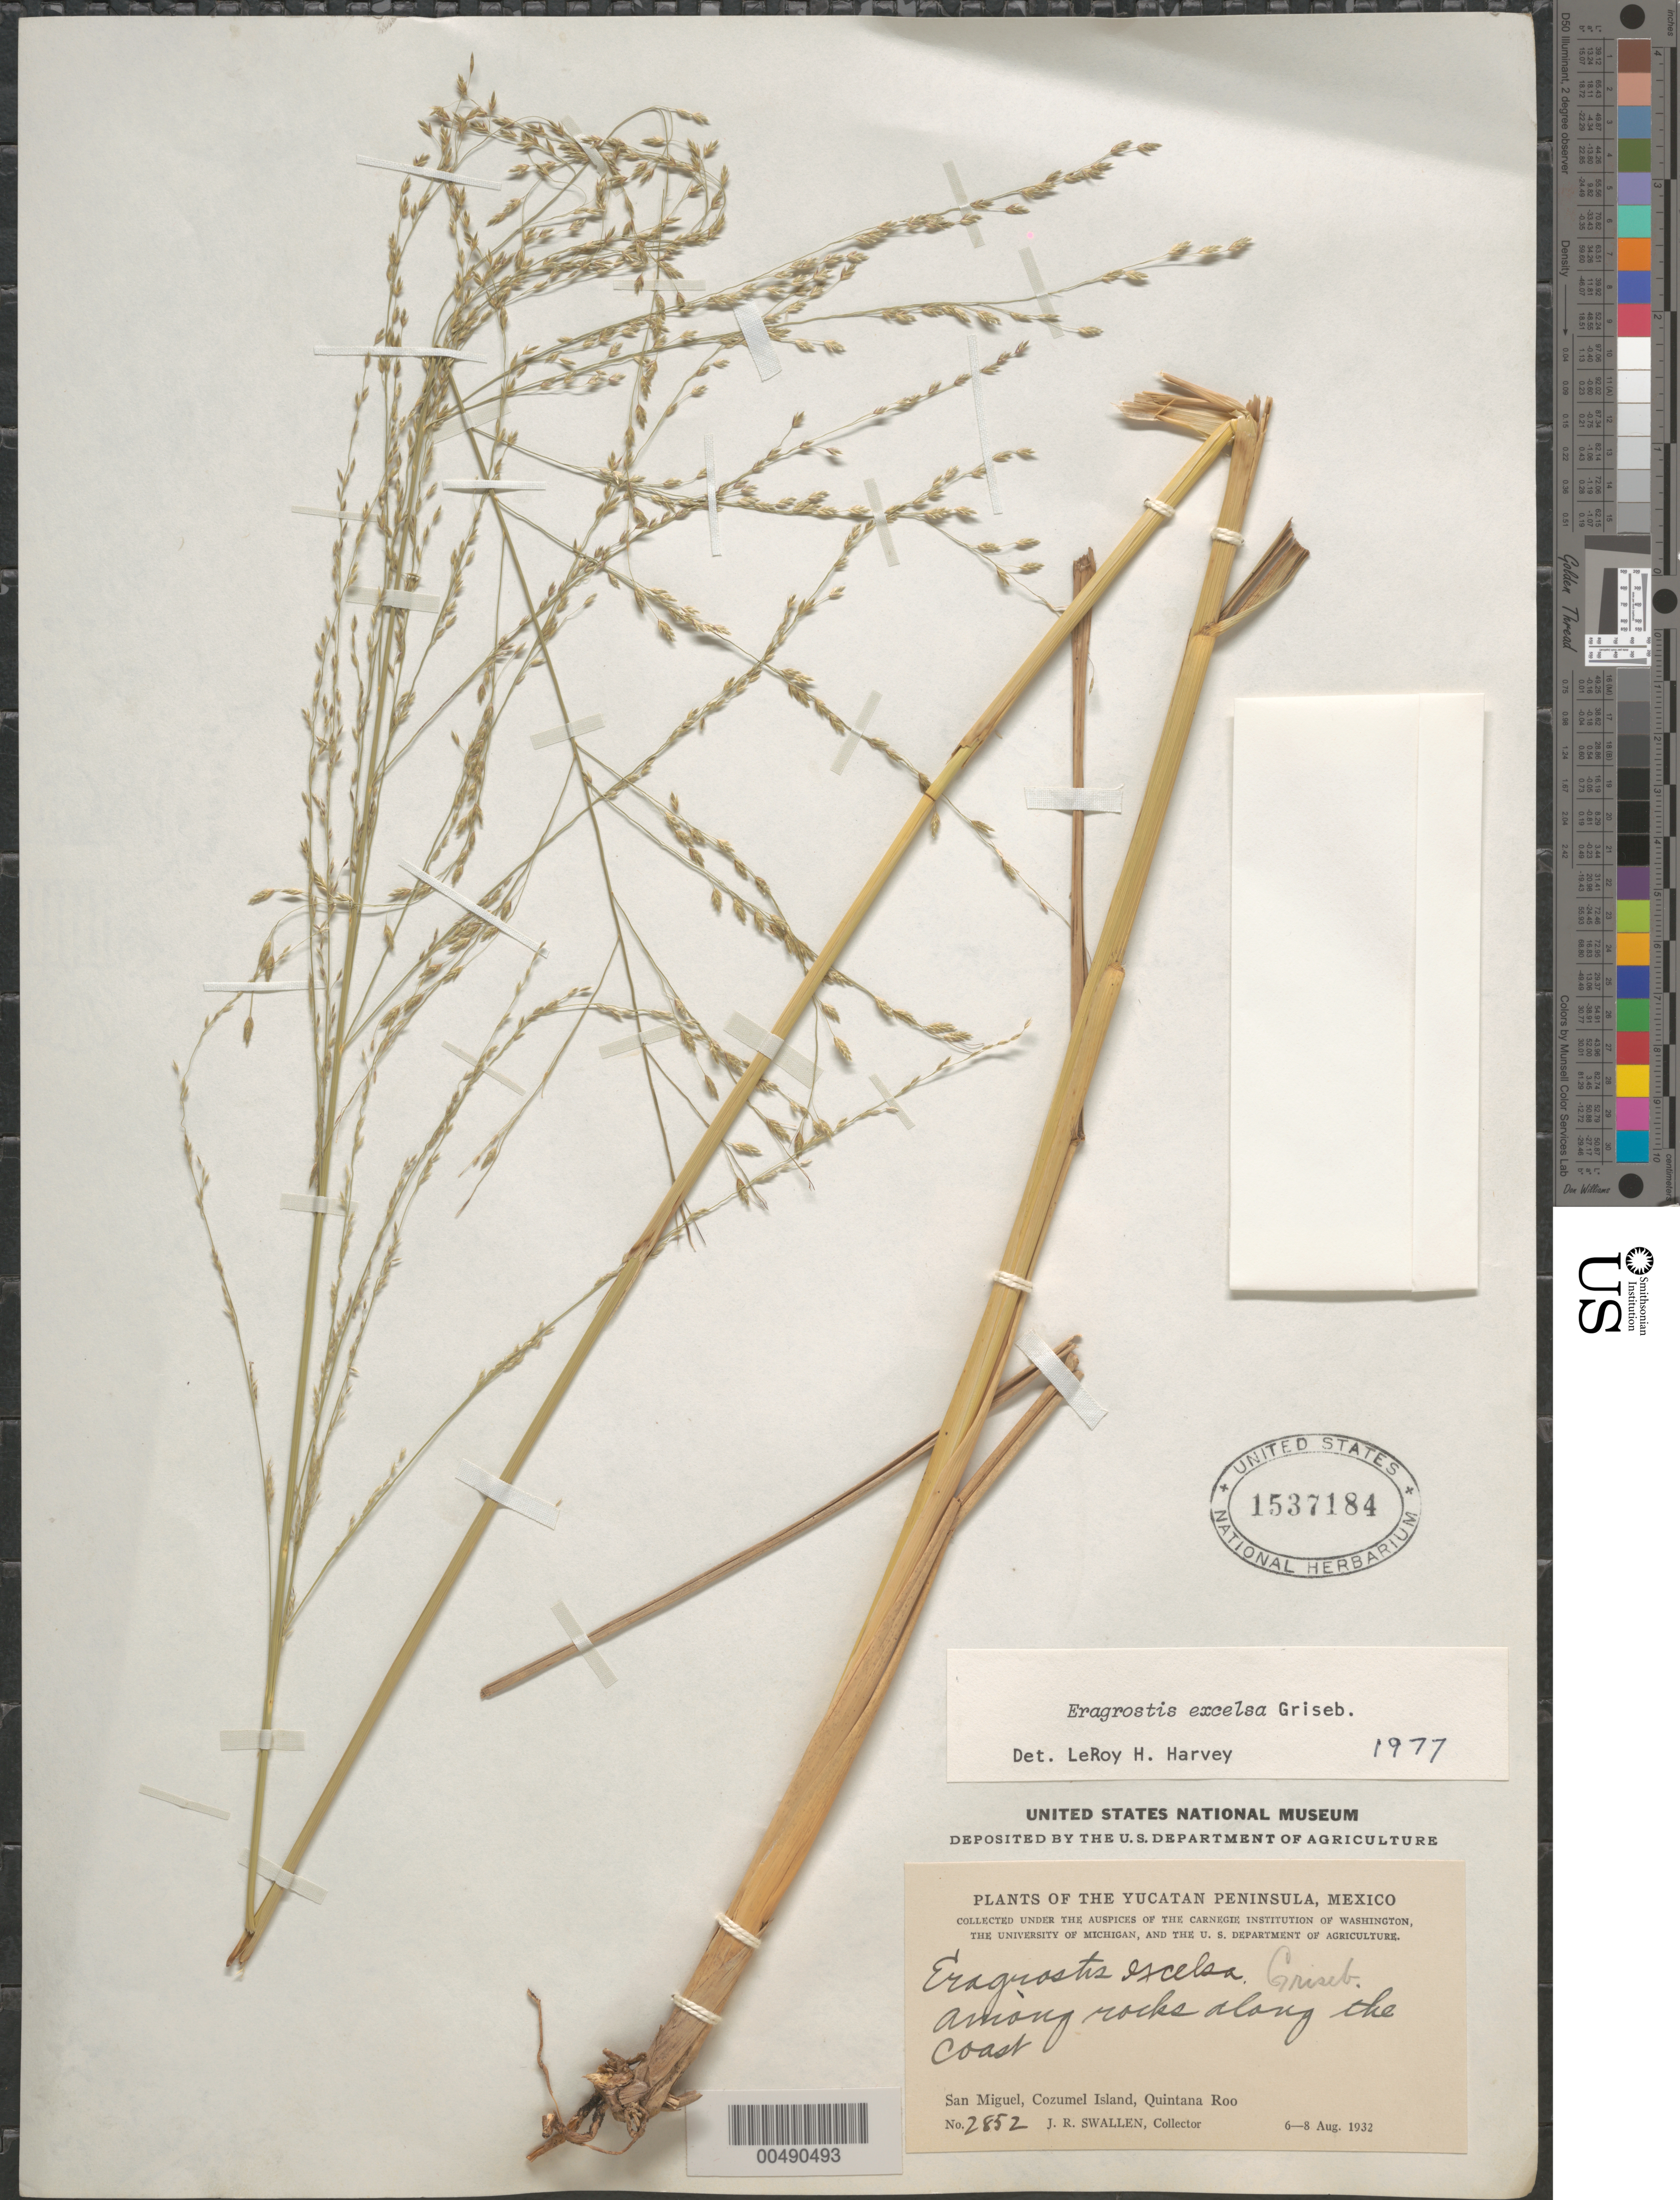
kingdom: Plantae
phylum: Tracheophyta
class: Liliopsida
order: Poales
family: Poaceae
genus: Eragrostis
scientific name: Eragrostis excelsa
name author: Griseb.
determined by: Harvey, L. H.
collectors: J. R. Swallen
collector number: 2852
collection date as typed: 6 Aug 1932 to 8 Aug 1932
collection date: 1932-08-06/1932-08-08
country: Mexico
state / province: Quintana Roo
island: Cozumel Island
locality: San Miguel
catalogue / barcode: US 1537184